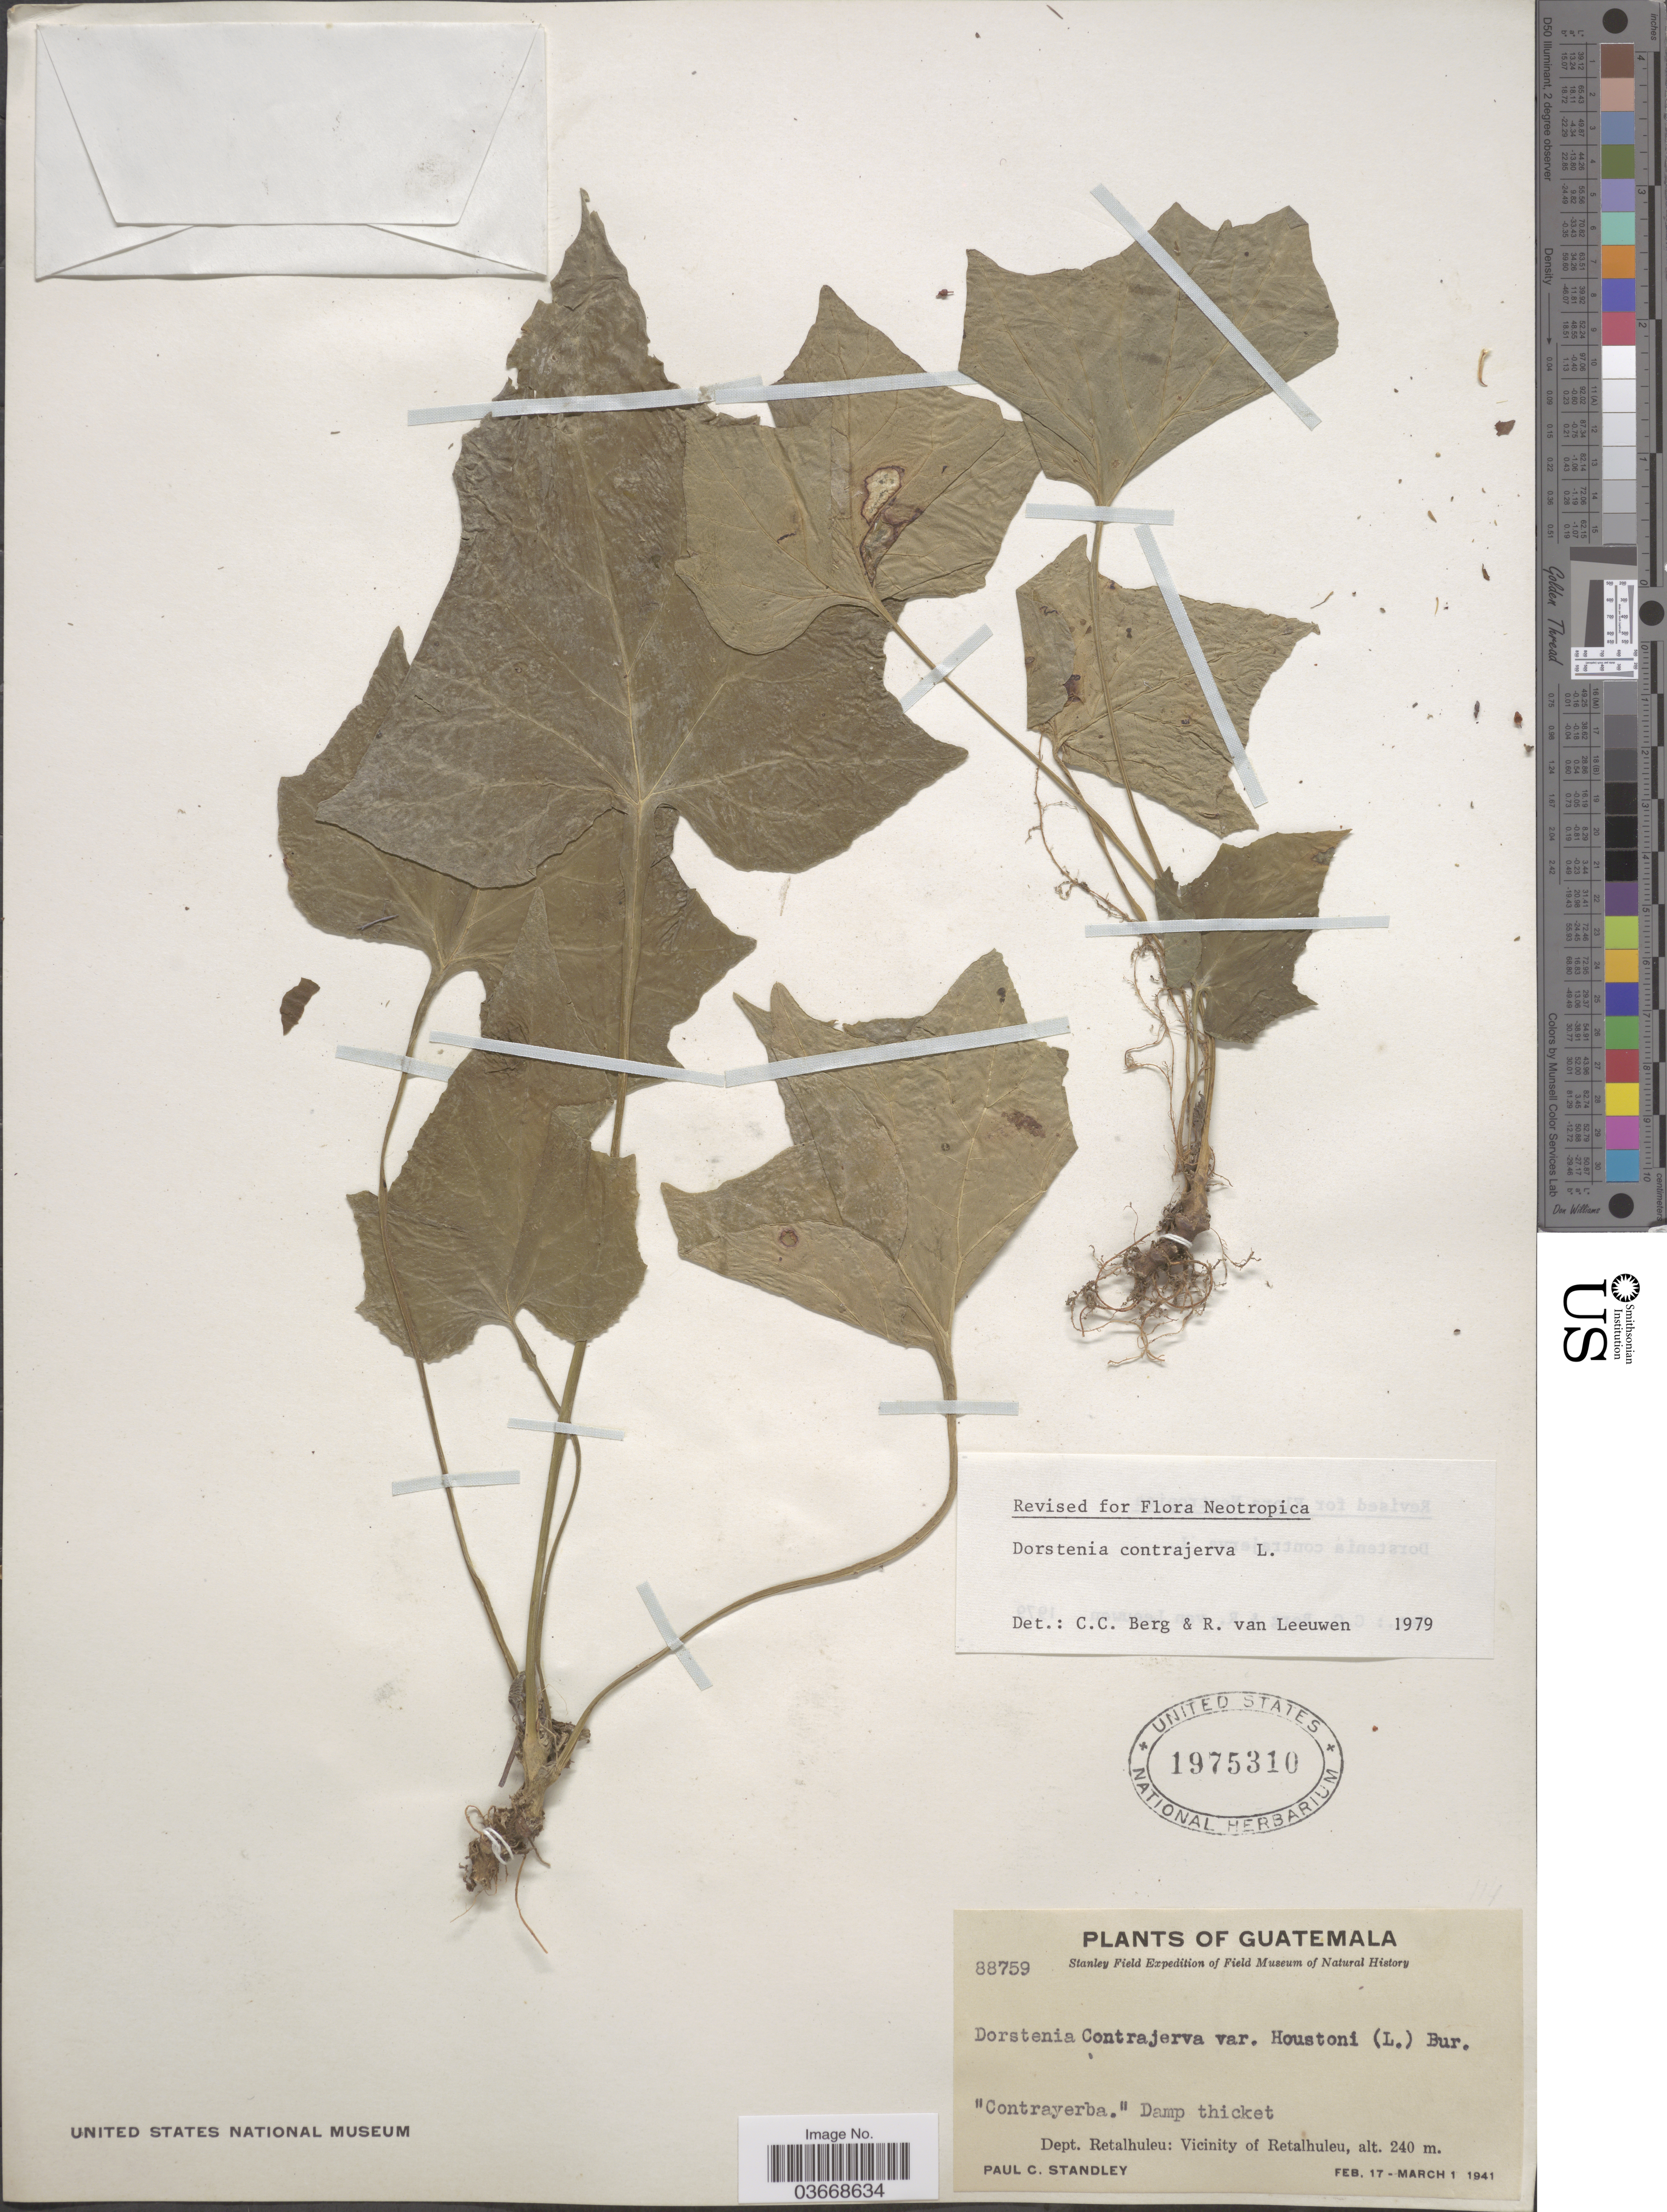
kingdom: Plantae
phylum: Tracheophyta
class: Magnoliopsida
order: Rosales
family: Moraceae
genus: Dorstenia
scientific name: Dorstenia contrajerva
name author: L.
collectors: P. C. Standley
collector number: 88759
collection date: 1941-02-17/1941-03-01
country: Guatemala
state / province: Retalhuleu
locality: Dept. Retalhuleu: Vicinity of Retalhuleu.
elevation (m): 240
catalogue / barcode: US 1975310